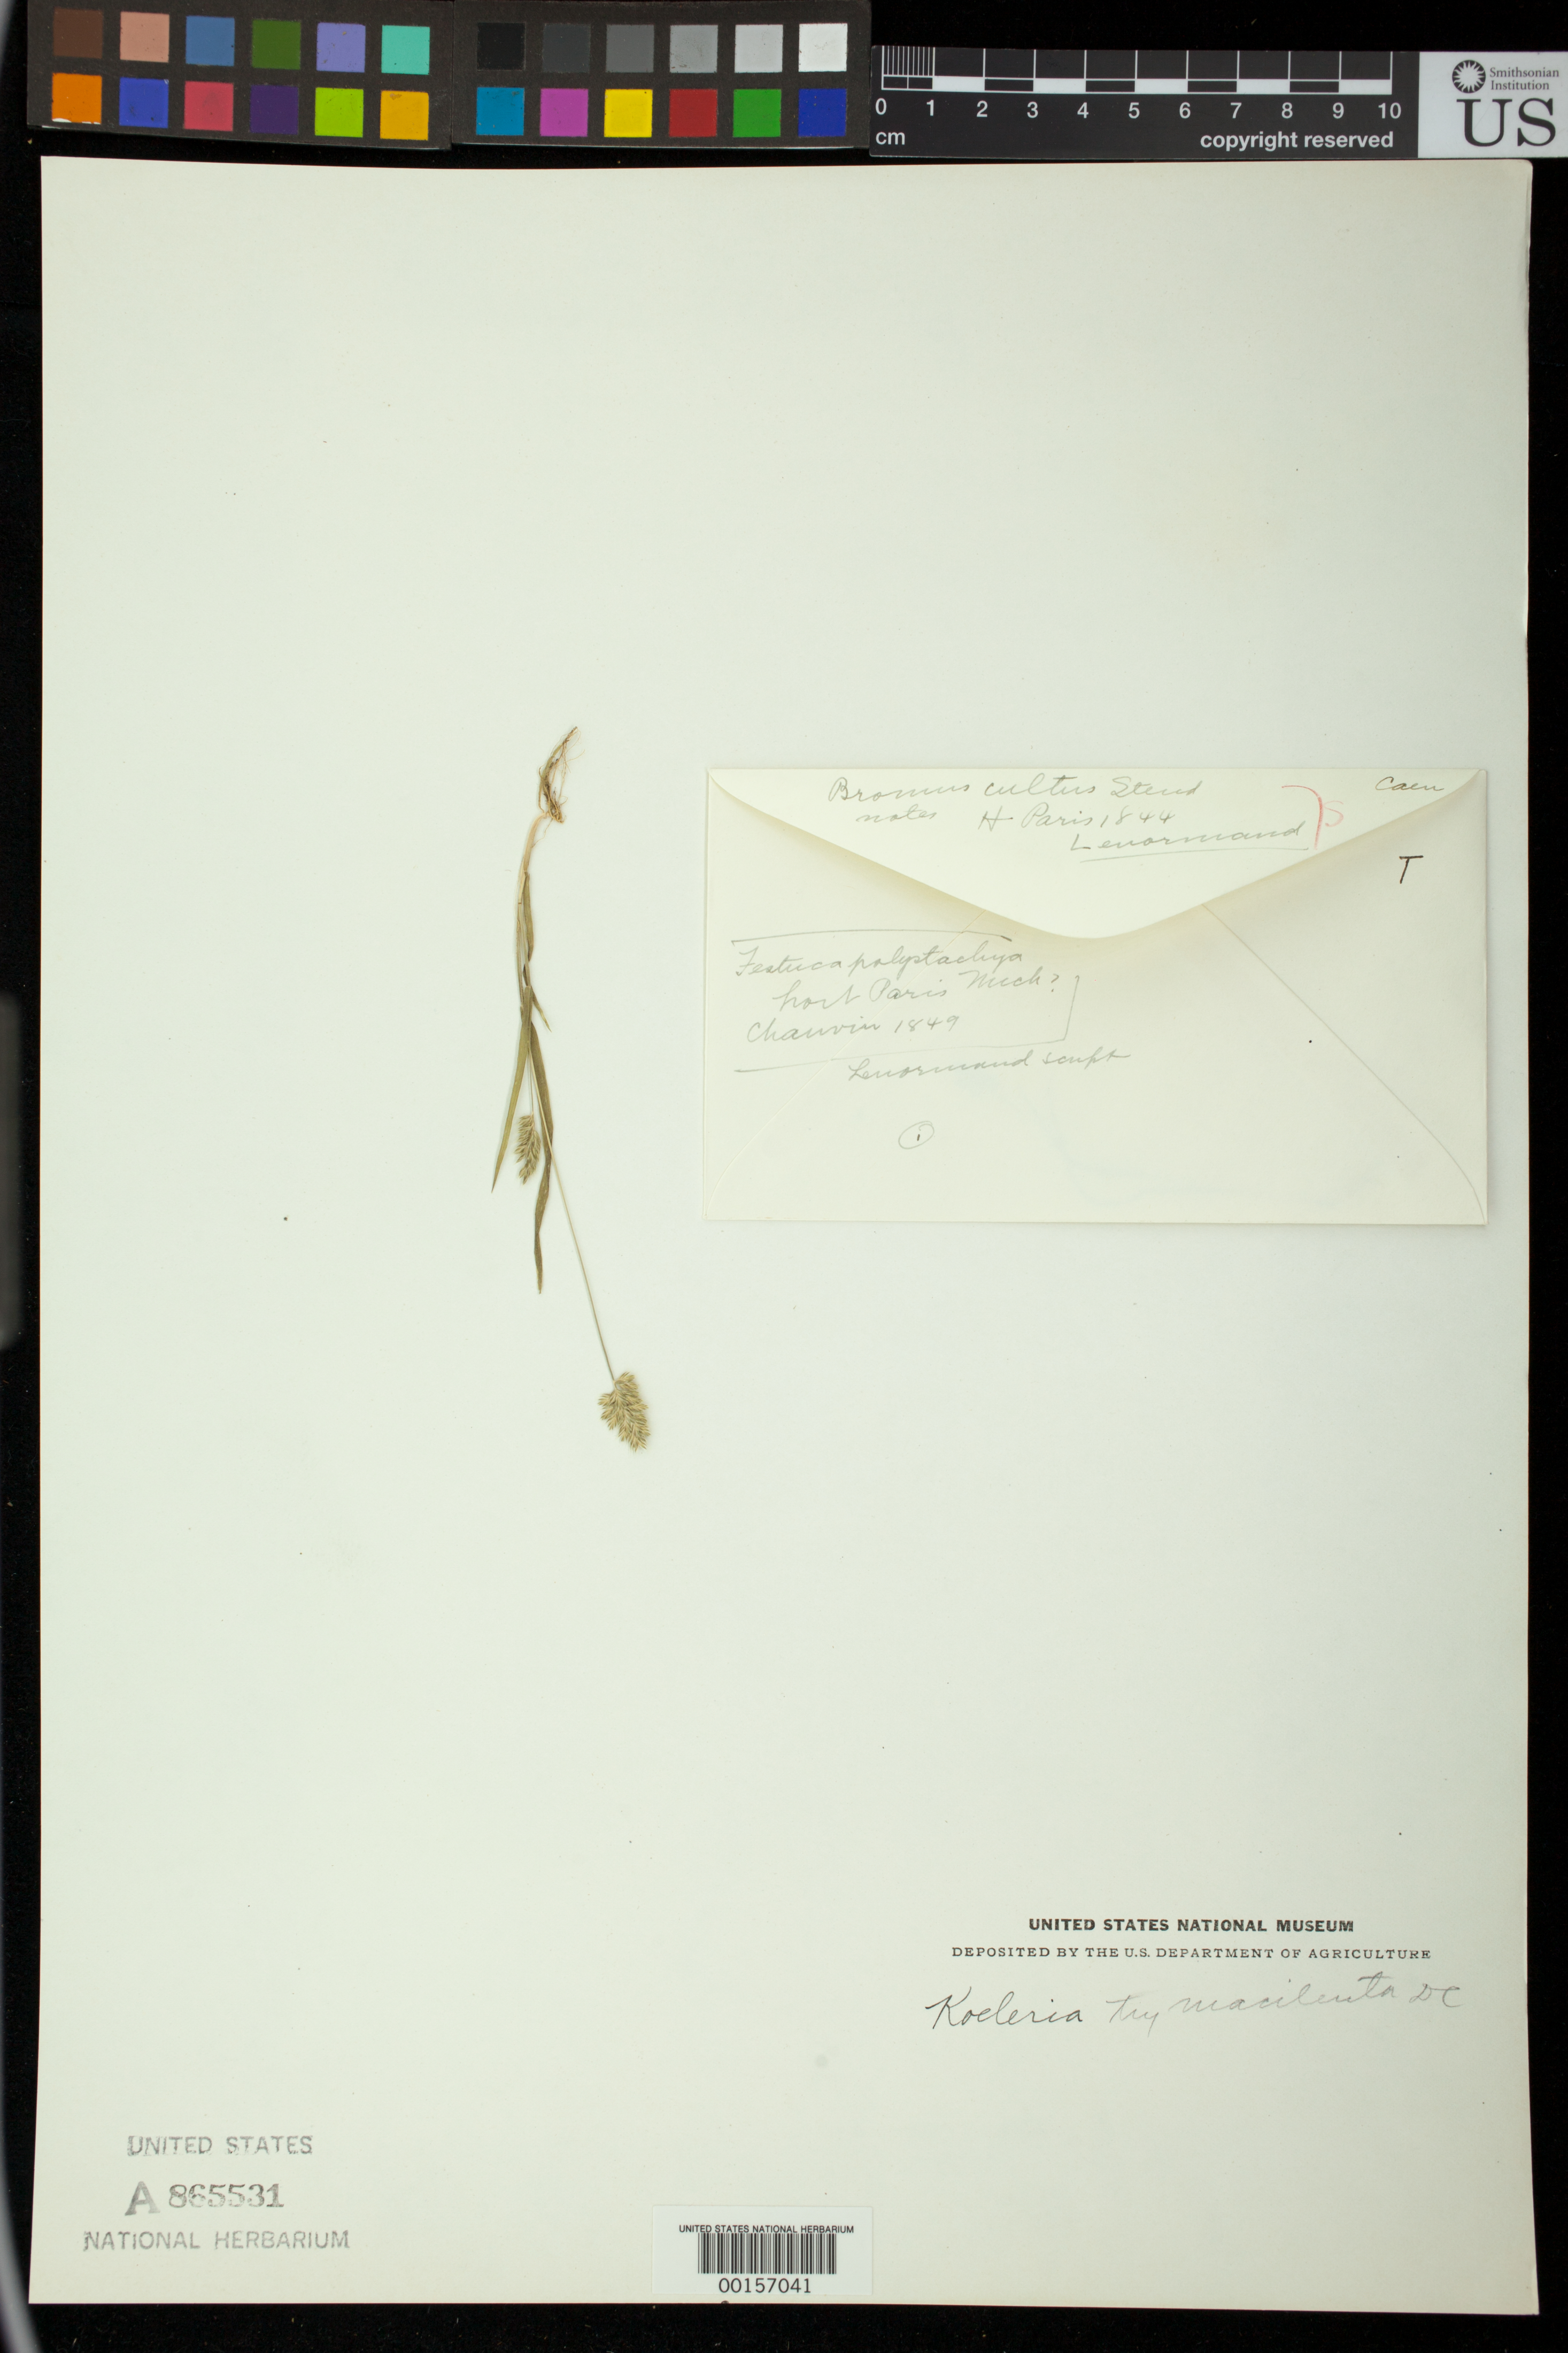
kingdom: Plantae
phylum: Tracheophyta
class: Liliopsida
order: Poales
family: Poaceae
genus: Bromus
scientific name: Bromus cultus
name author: Steud.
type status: Type Fragment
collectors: S. Lenormand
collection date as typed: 1844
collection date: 1844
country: Panama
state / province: Chiriquí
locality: Around San Felix.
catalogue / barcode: US 865531A